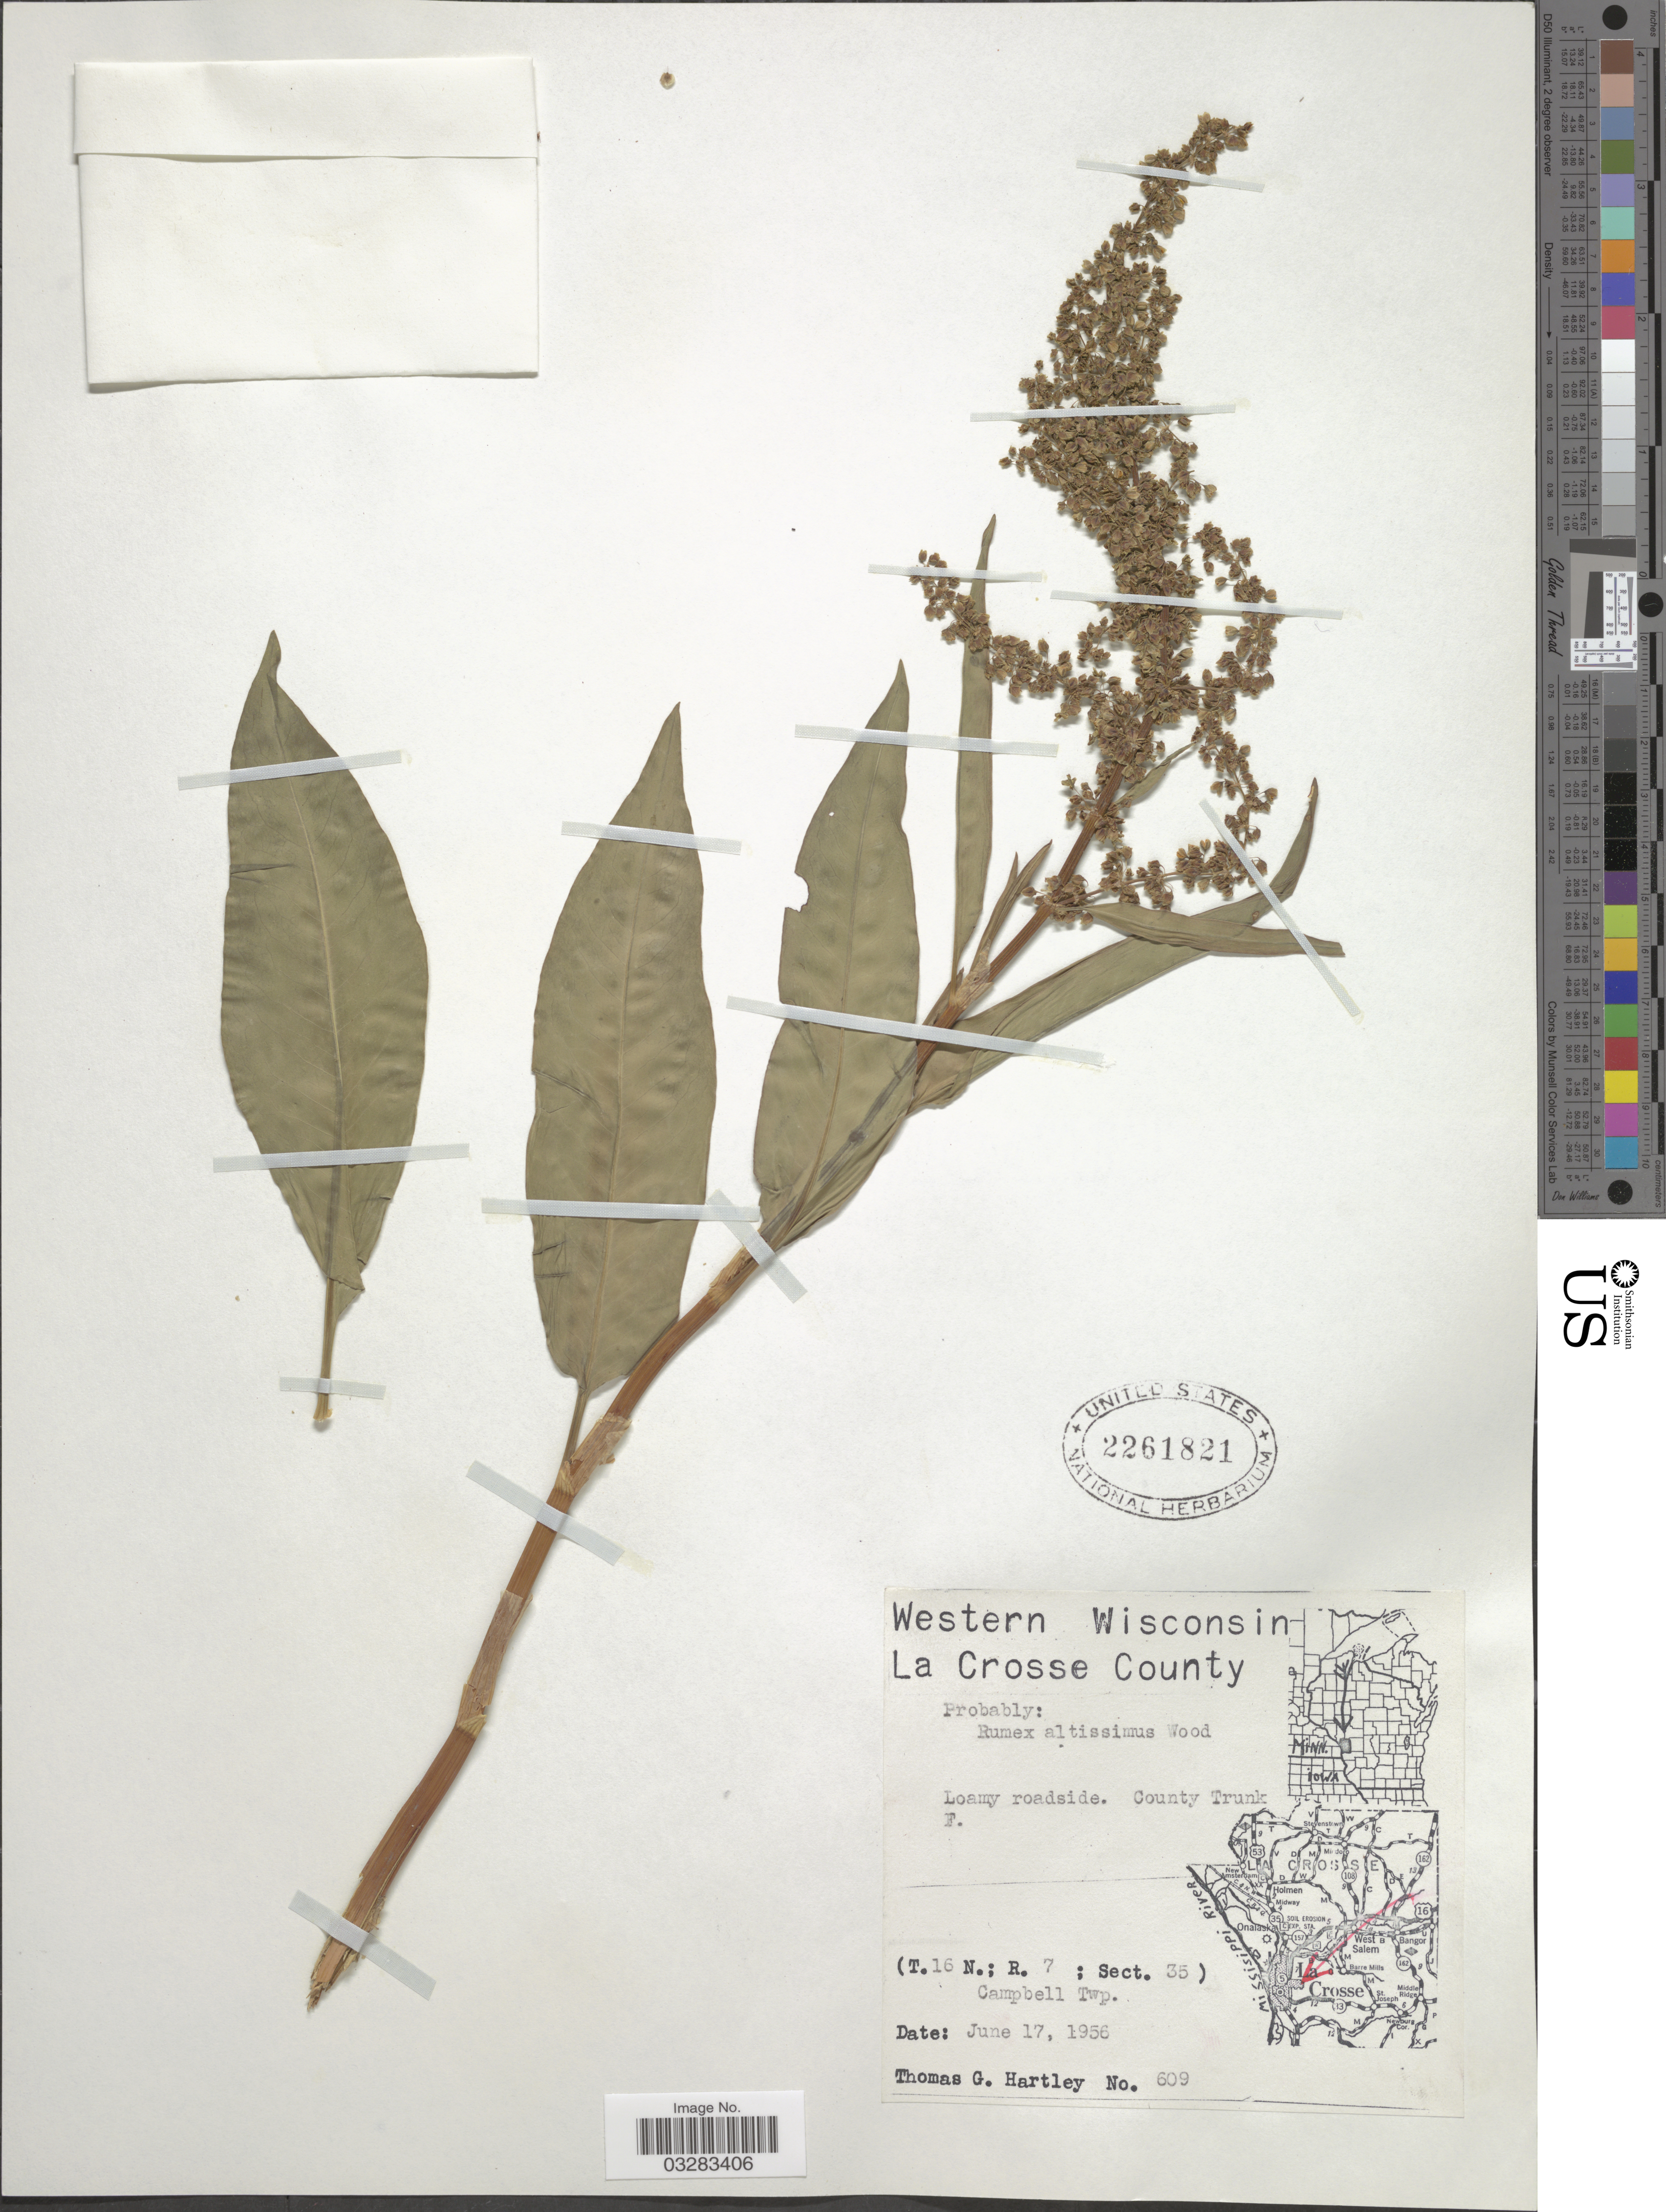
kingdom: Plantae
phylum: Tracheophyta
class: Magnoliopsida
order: Caryophyllales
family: Polygonaceae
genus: Rumex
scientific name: Rumex altissimus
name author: Alph. Wood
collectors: T. G. Hartley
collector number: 609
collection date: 1956-06-17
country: United States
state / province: Wisconsin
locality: Western Wisconsin. La Crosse County. County Trunk F. (T.16 N.; R. 7 ; Sect. 35) Campbell Twp.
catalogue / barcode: US 2261821